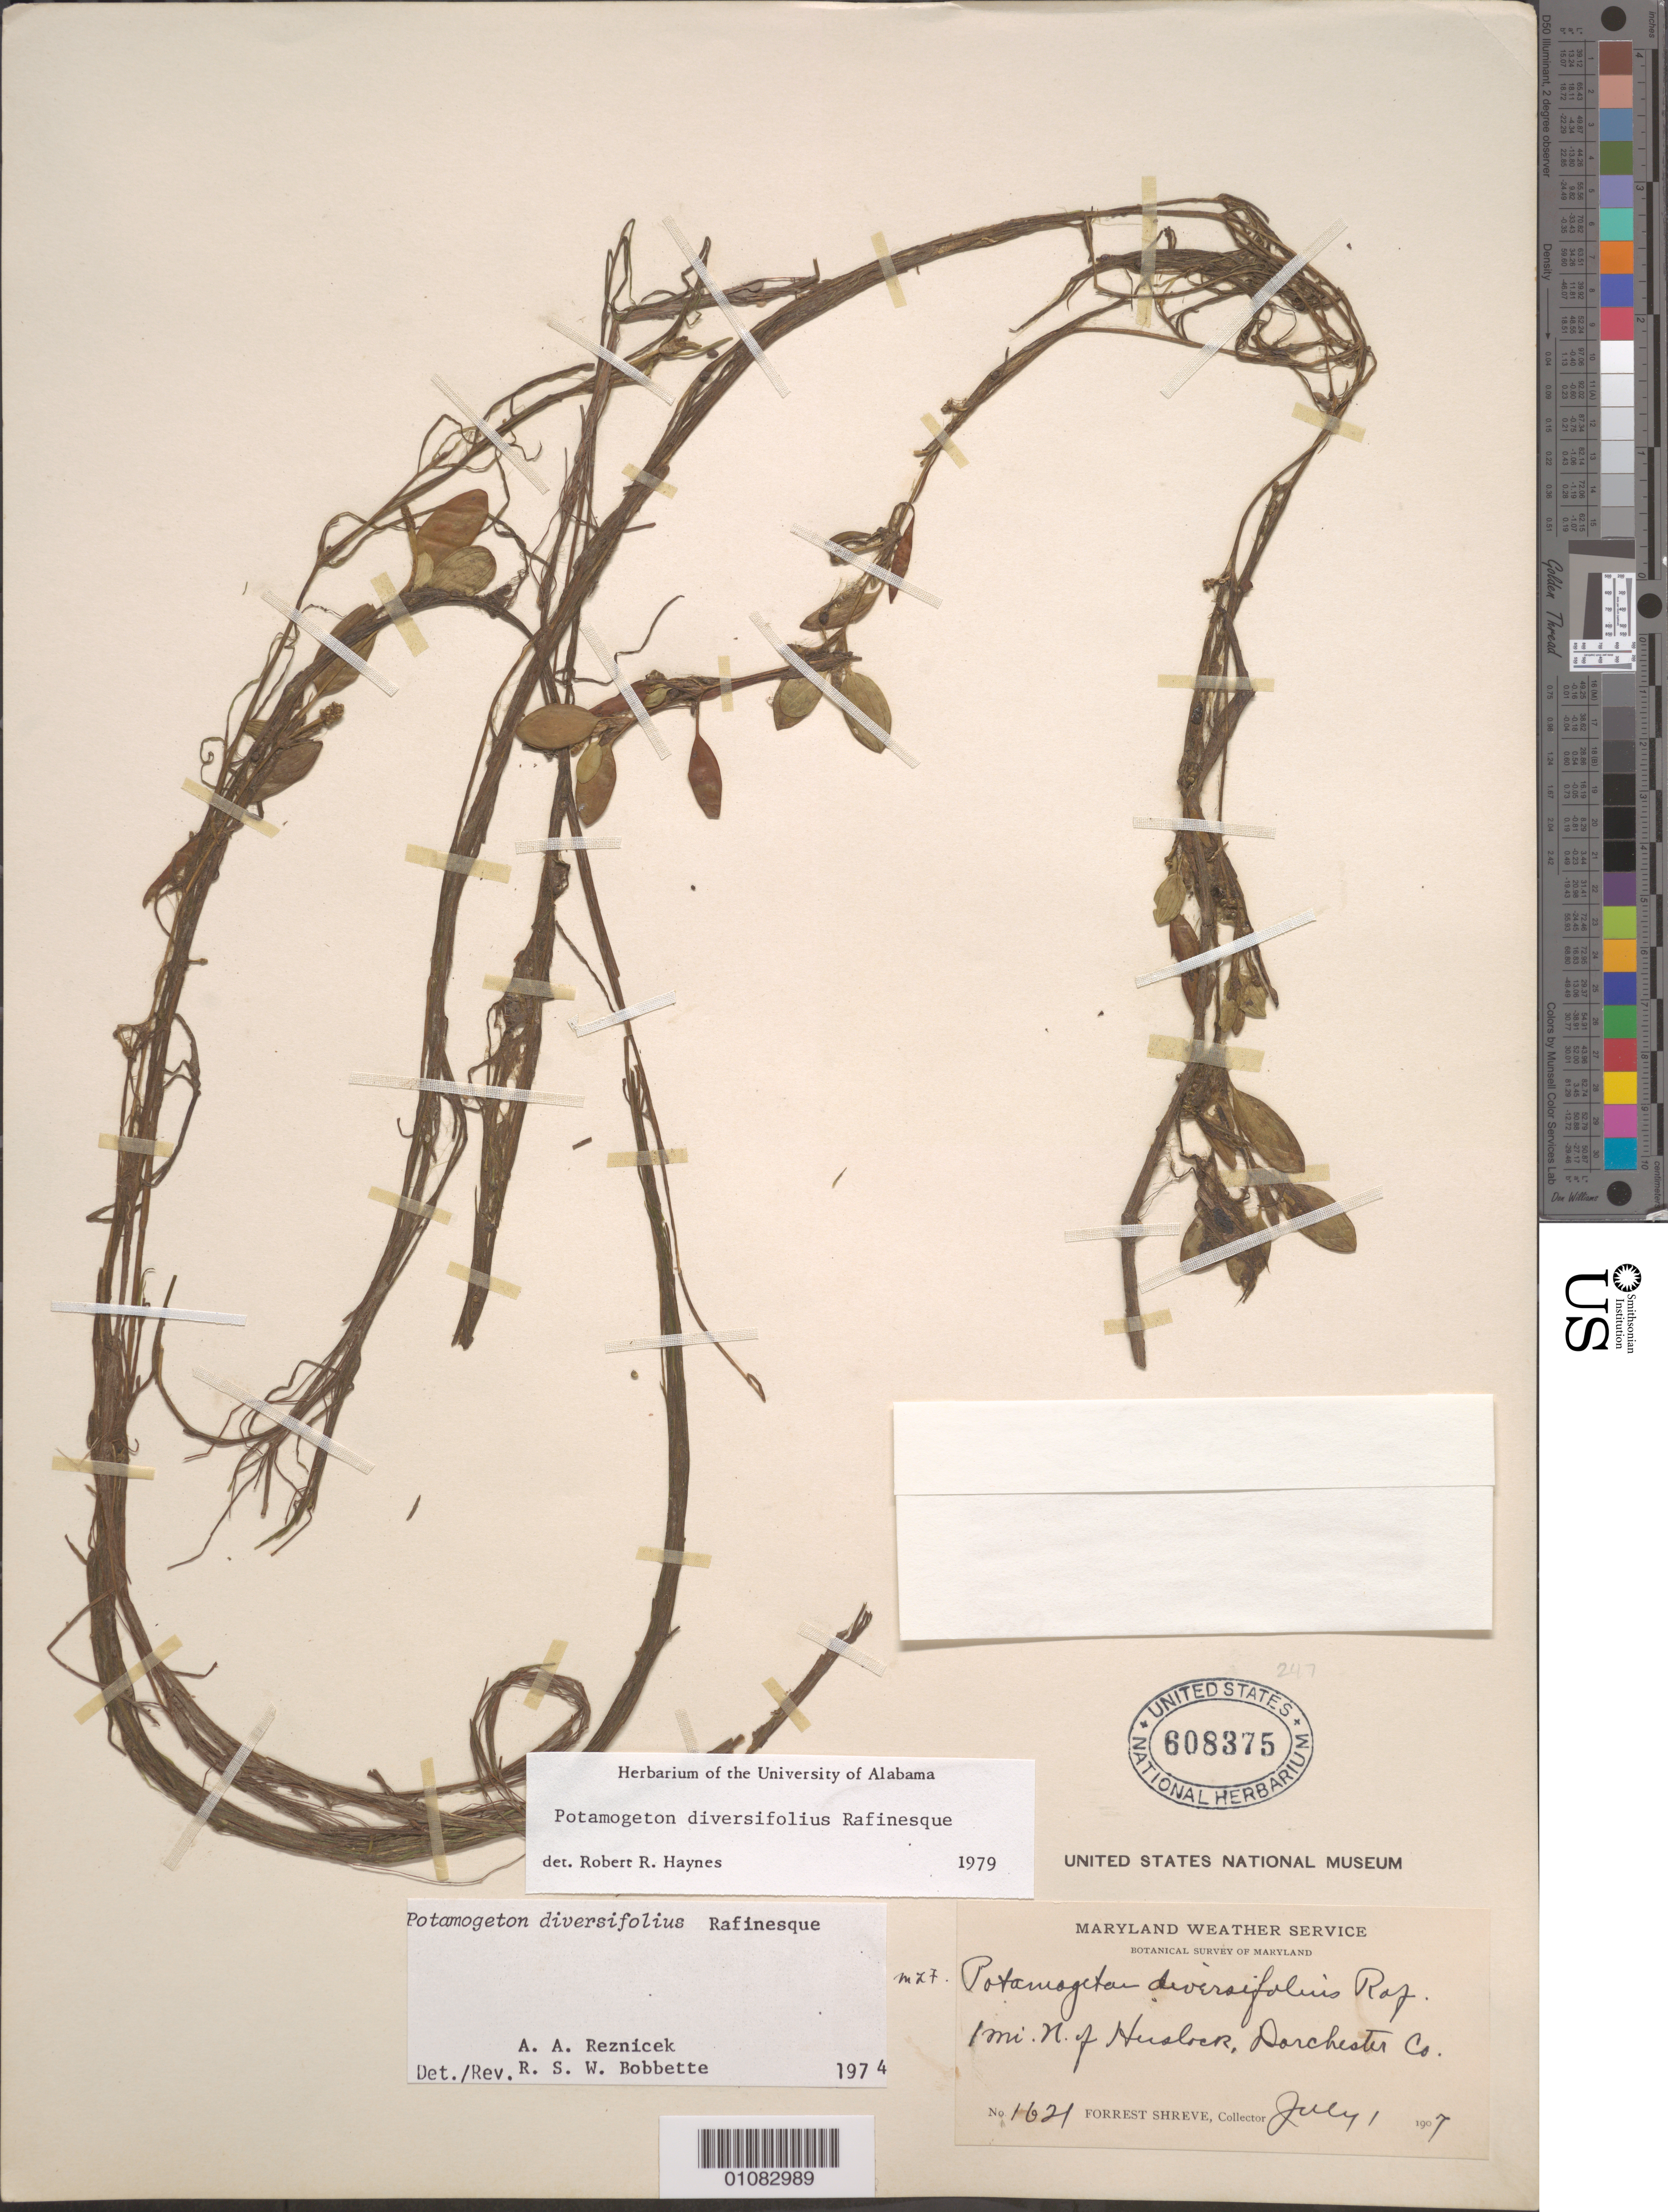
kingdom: Plantae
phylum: Tracheophyta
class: Liliopsida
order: Alismatales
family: Potamogetonaceae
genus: Potamogeton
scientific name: Potamogeton diversifolius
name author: Raf.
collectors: F. Shreve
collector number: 1621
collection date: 1907-07-01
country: United States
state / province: Maryland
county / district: Dorchester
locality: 1 mi. N of Huslock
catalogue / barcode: US 608375